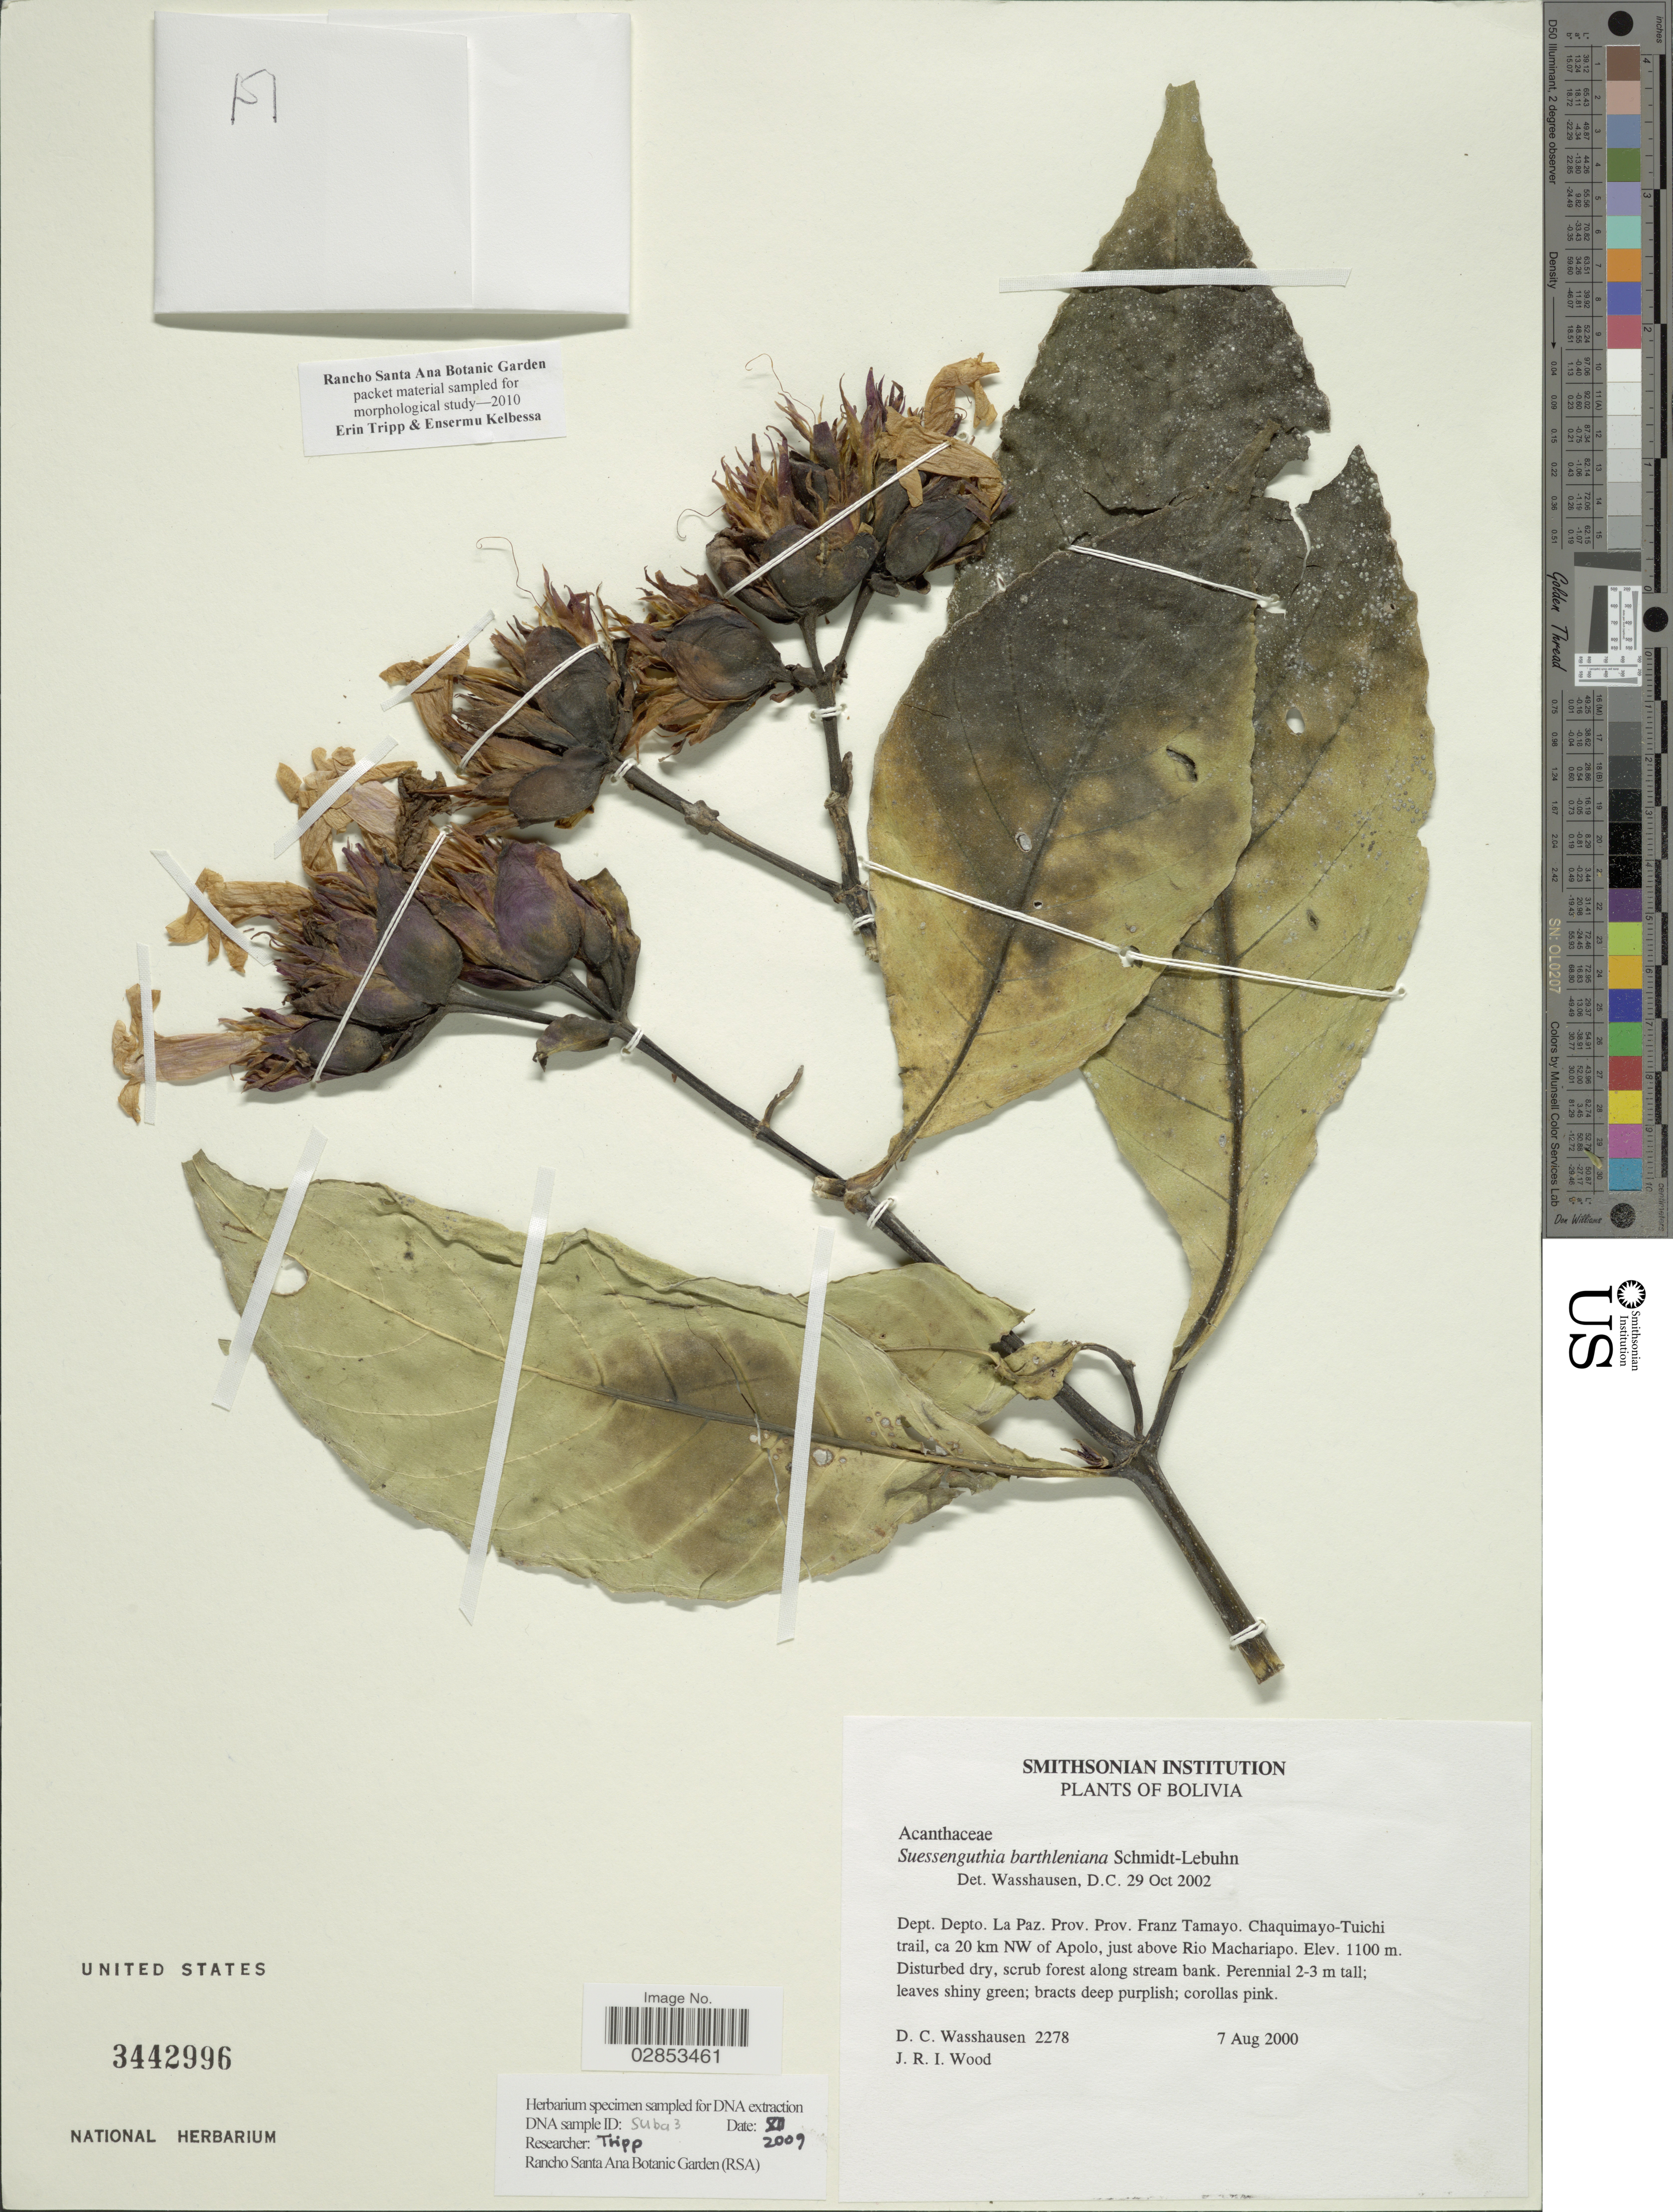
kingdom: Plantae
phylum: Tracheophyta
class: Magnoliopsida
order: Lamiales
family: Acanthaceae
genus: Suessenguthia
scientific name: Suessenguthia barthleniana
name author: Schmidt-Leb.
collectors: D. C. Wasshausen & J. R. I. Wood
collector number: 2278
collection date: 2000-08-07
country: Bolivia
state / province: La Paz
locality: Dept. Depto. La Paz. Prov. Prov. Franz Tamayo. Chaquimayo-Tuichi trail, ca 20 km NW of Apolo, just above Rio Machariapo.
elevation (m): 1100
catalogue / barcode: US 3442996